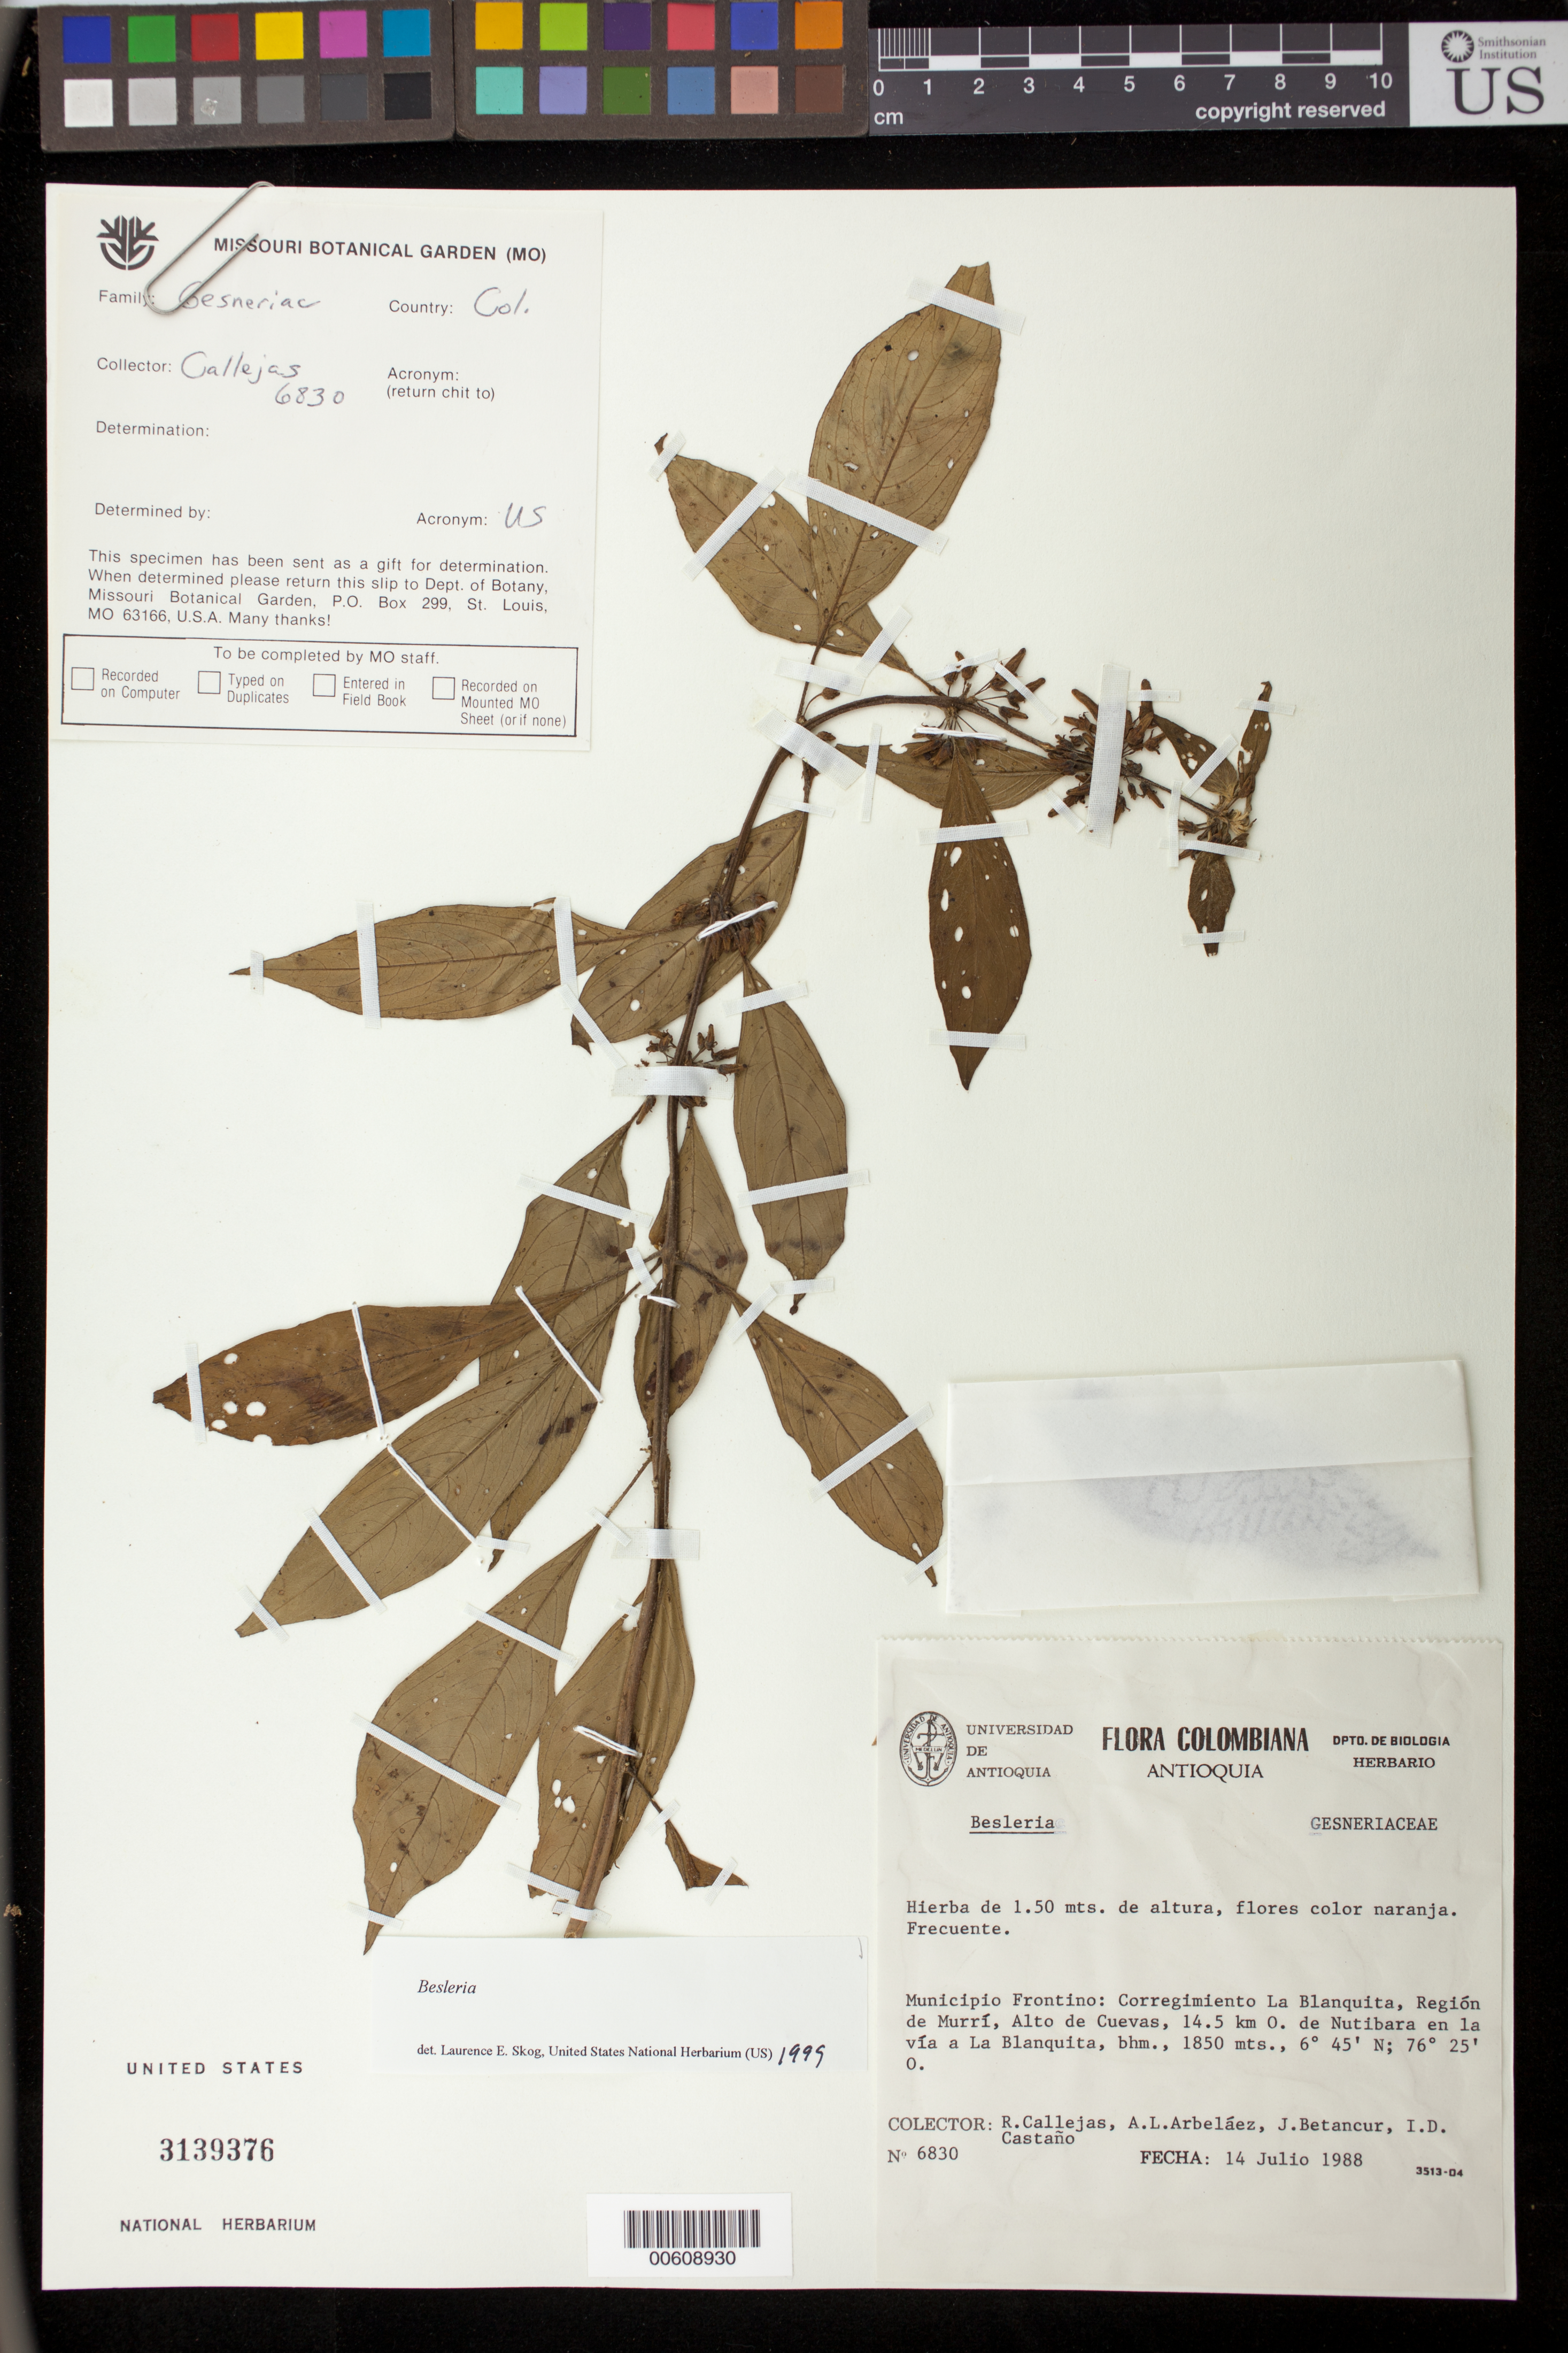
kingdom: Plantae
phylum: Tracheophyta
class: Magnoliopsida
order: Lamiales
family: Gesneriaceae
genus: Besleria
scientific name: Besleria sp.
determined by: Skog, Laurence E.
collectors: R. Callejas, A. L. Arbelaez, J. C. Betancur & I. Castaño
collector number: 6830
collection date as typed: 14 Jul 1988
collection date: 1988-07-14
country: Colombia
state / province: Antioquia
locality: Mpio. Frontino: correg. La Blanquita, región de Murrí, Alto de Cuevas, 14.5 km O. de Nutibara en la vía a La Blanquita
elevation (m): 1850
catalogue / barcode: US 3139376